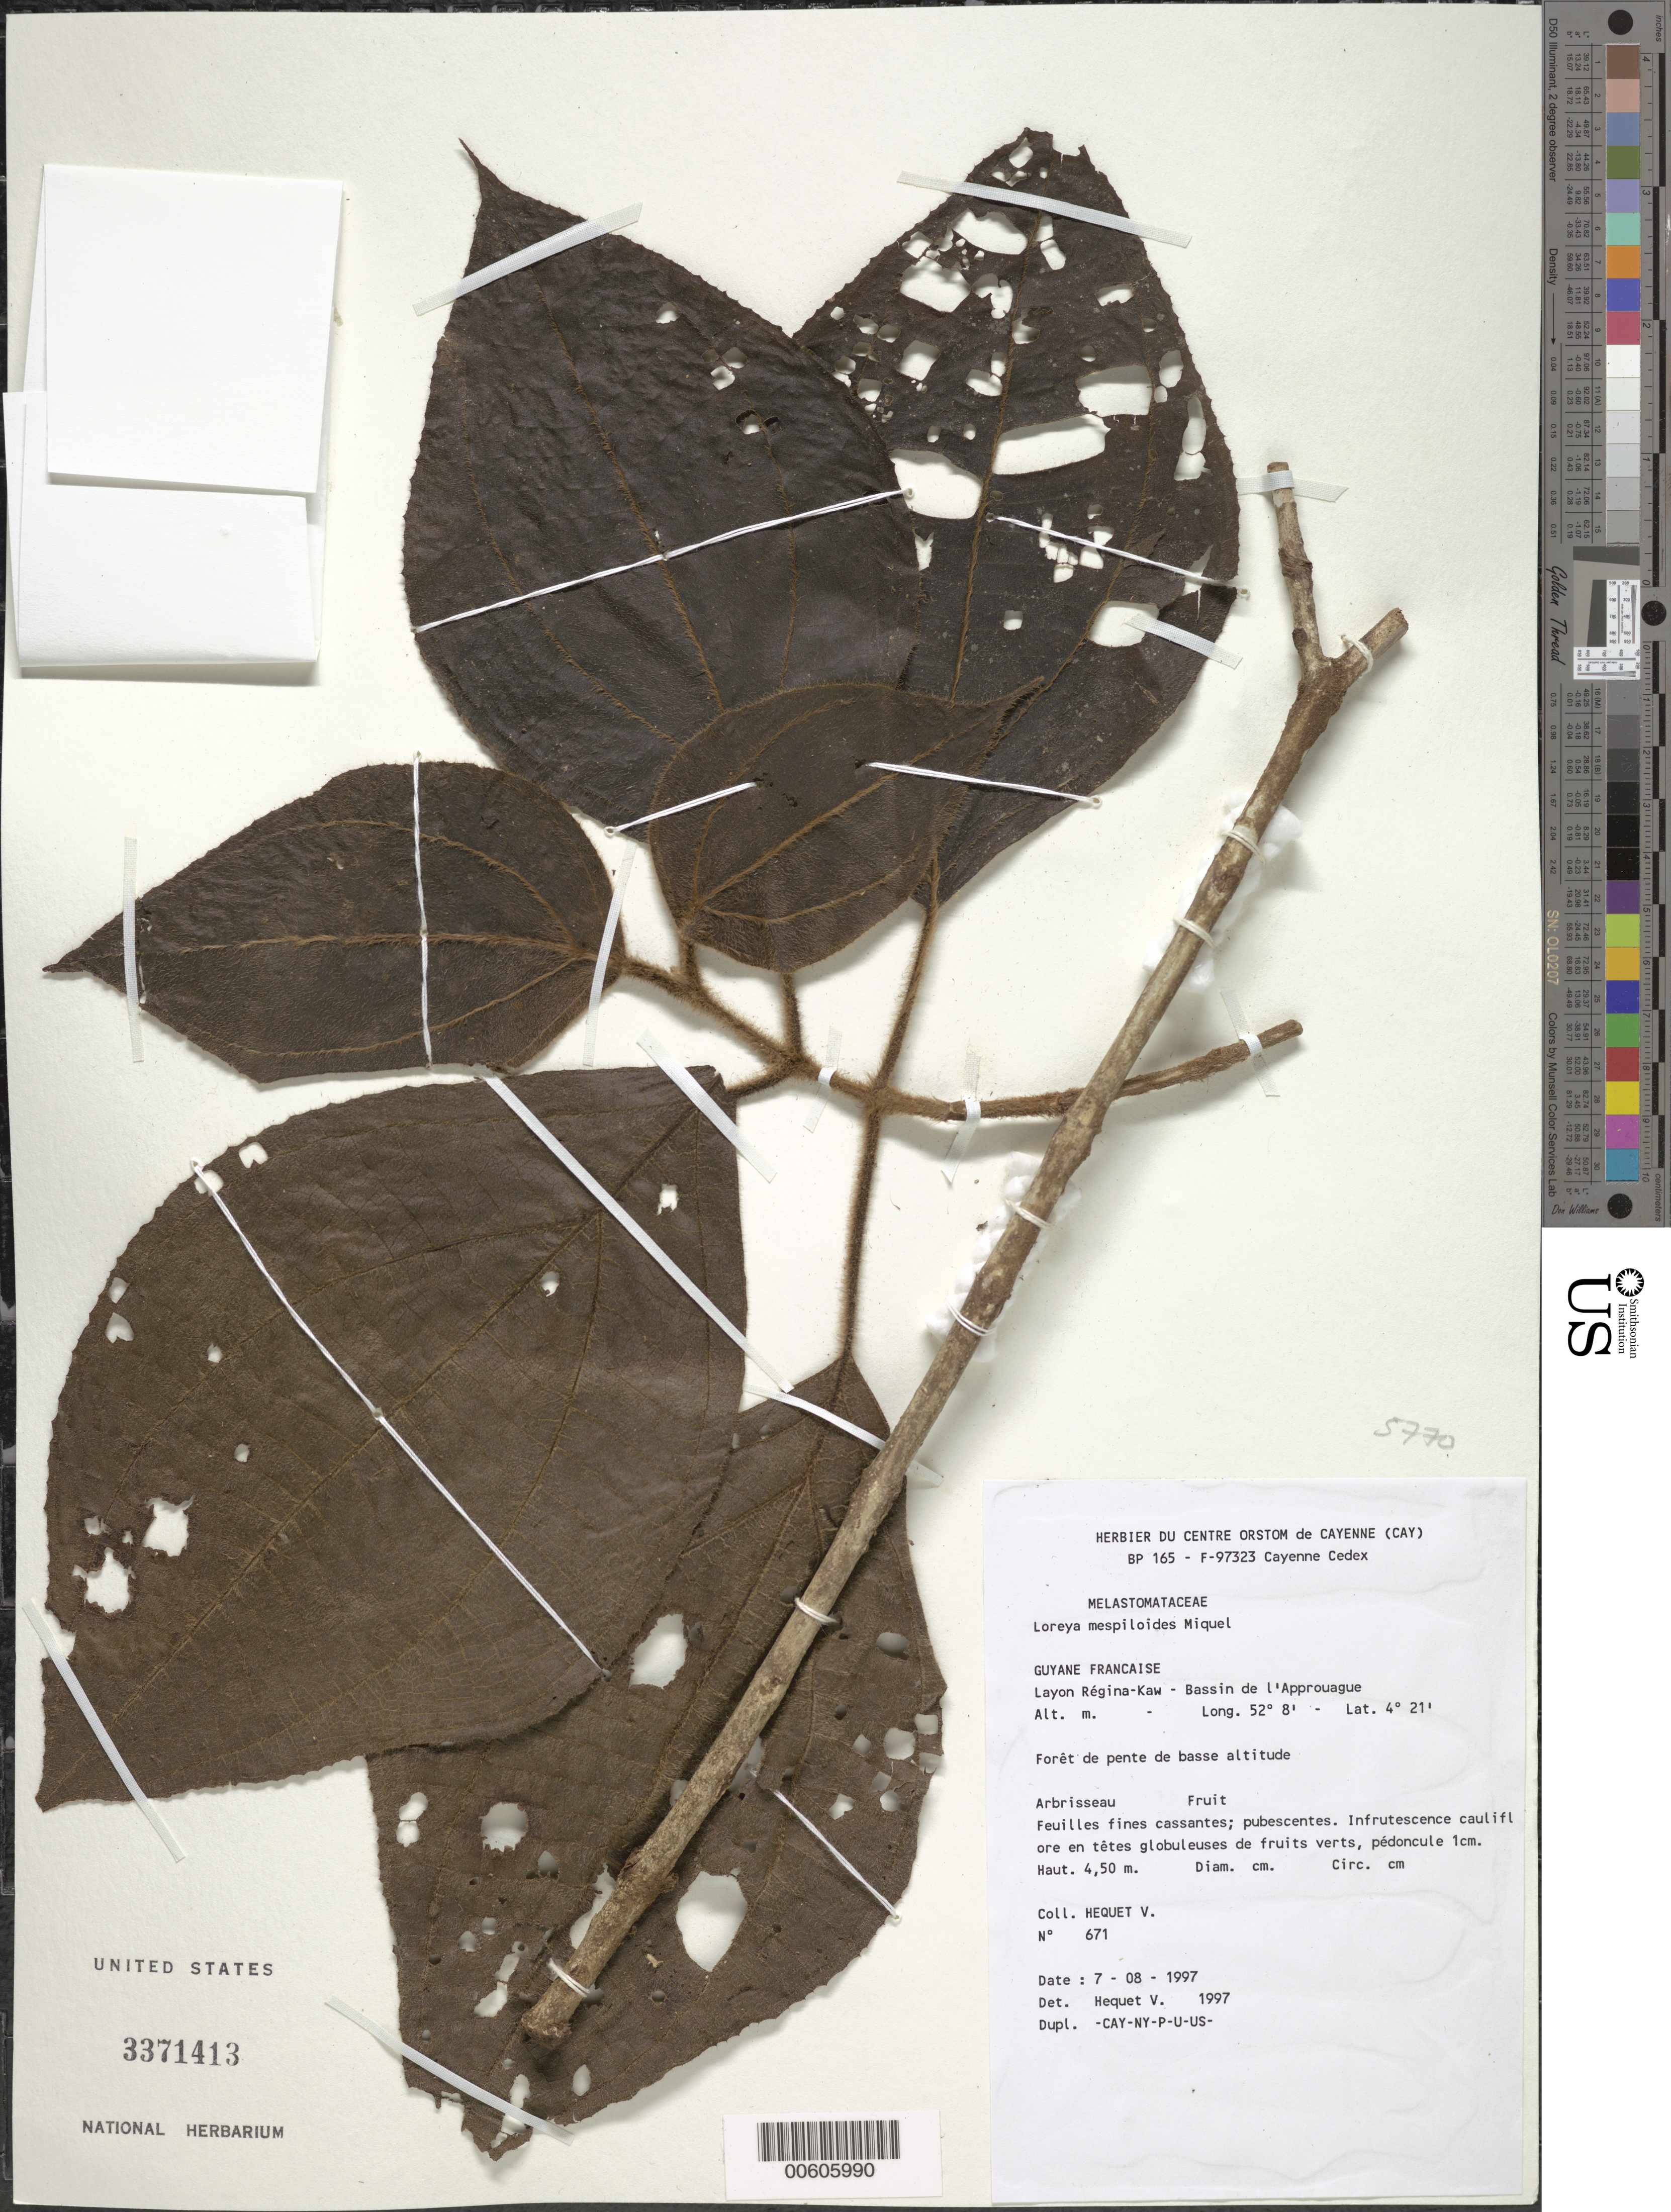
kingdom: Plantae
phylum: Tracheophyta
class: Magnoliopsida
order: Myrtales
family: Melastomataceae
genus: Bellucia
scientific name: Bellucia mespiloides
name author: (Miq.) J.F. Macbr.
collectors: V. Hequet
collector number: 671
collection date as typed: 7-Aug-97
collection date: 1997-08-07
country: French Guiana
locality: Bassin de l'Approuague, Layon Régina de Kaw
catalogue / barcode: US 3371413